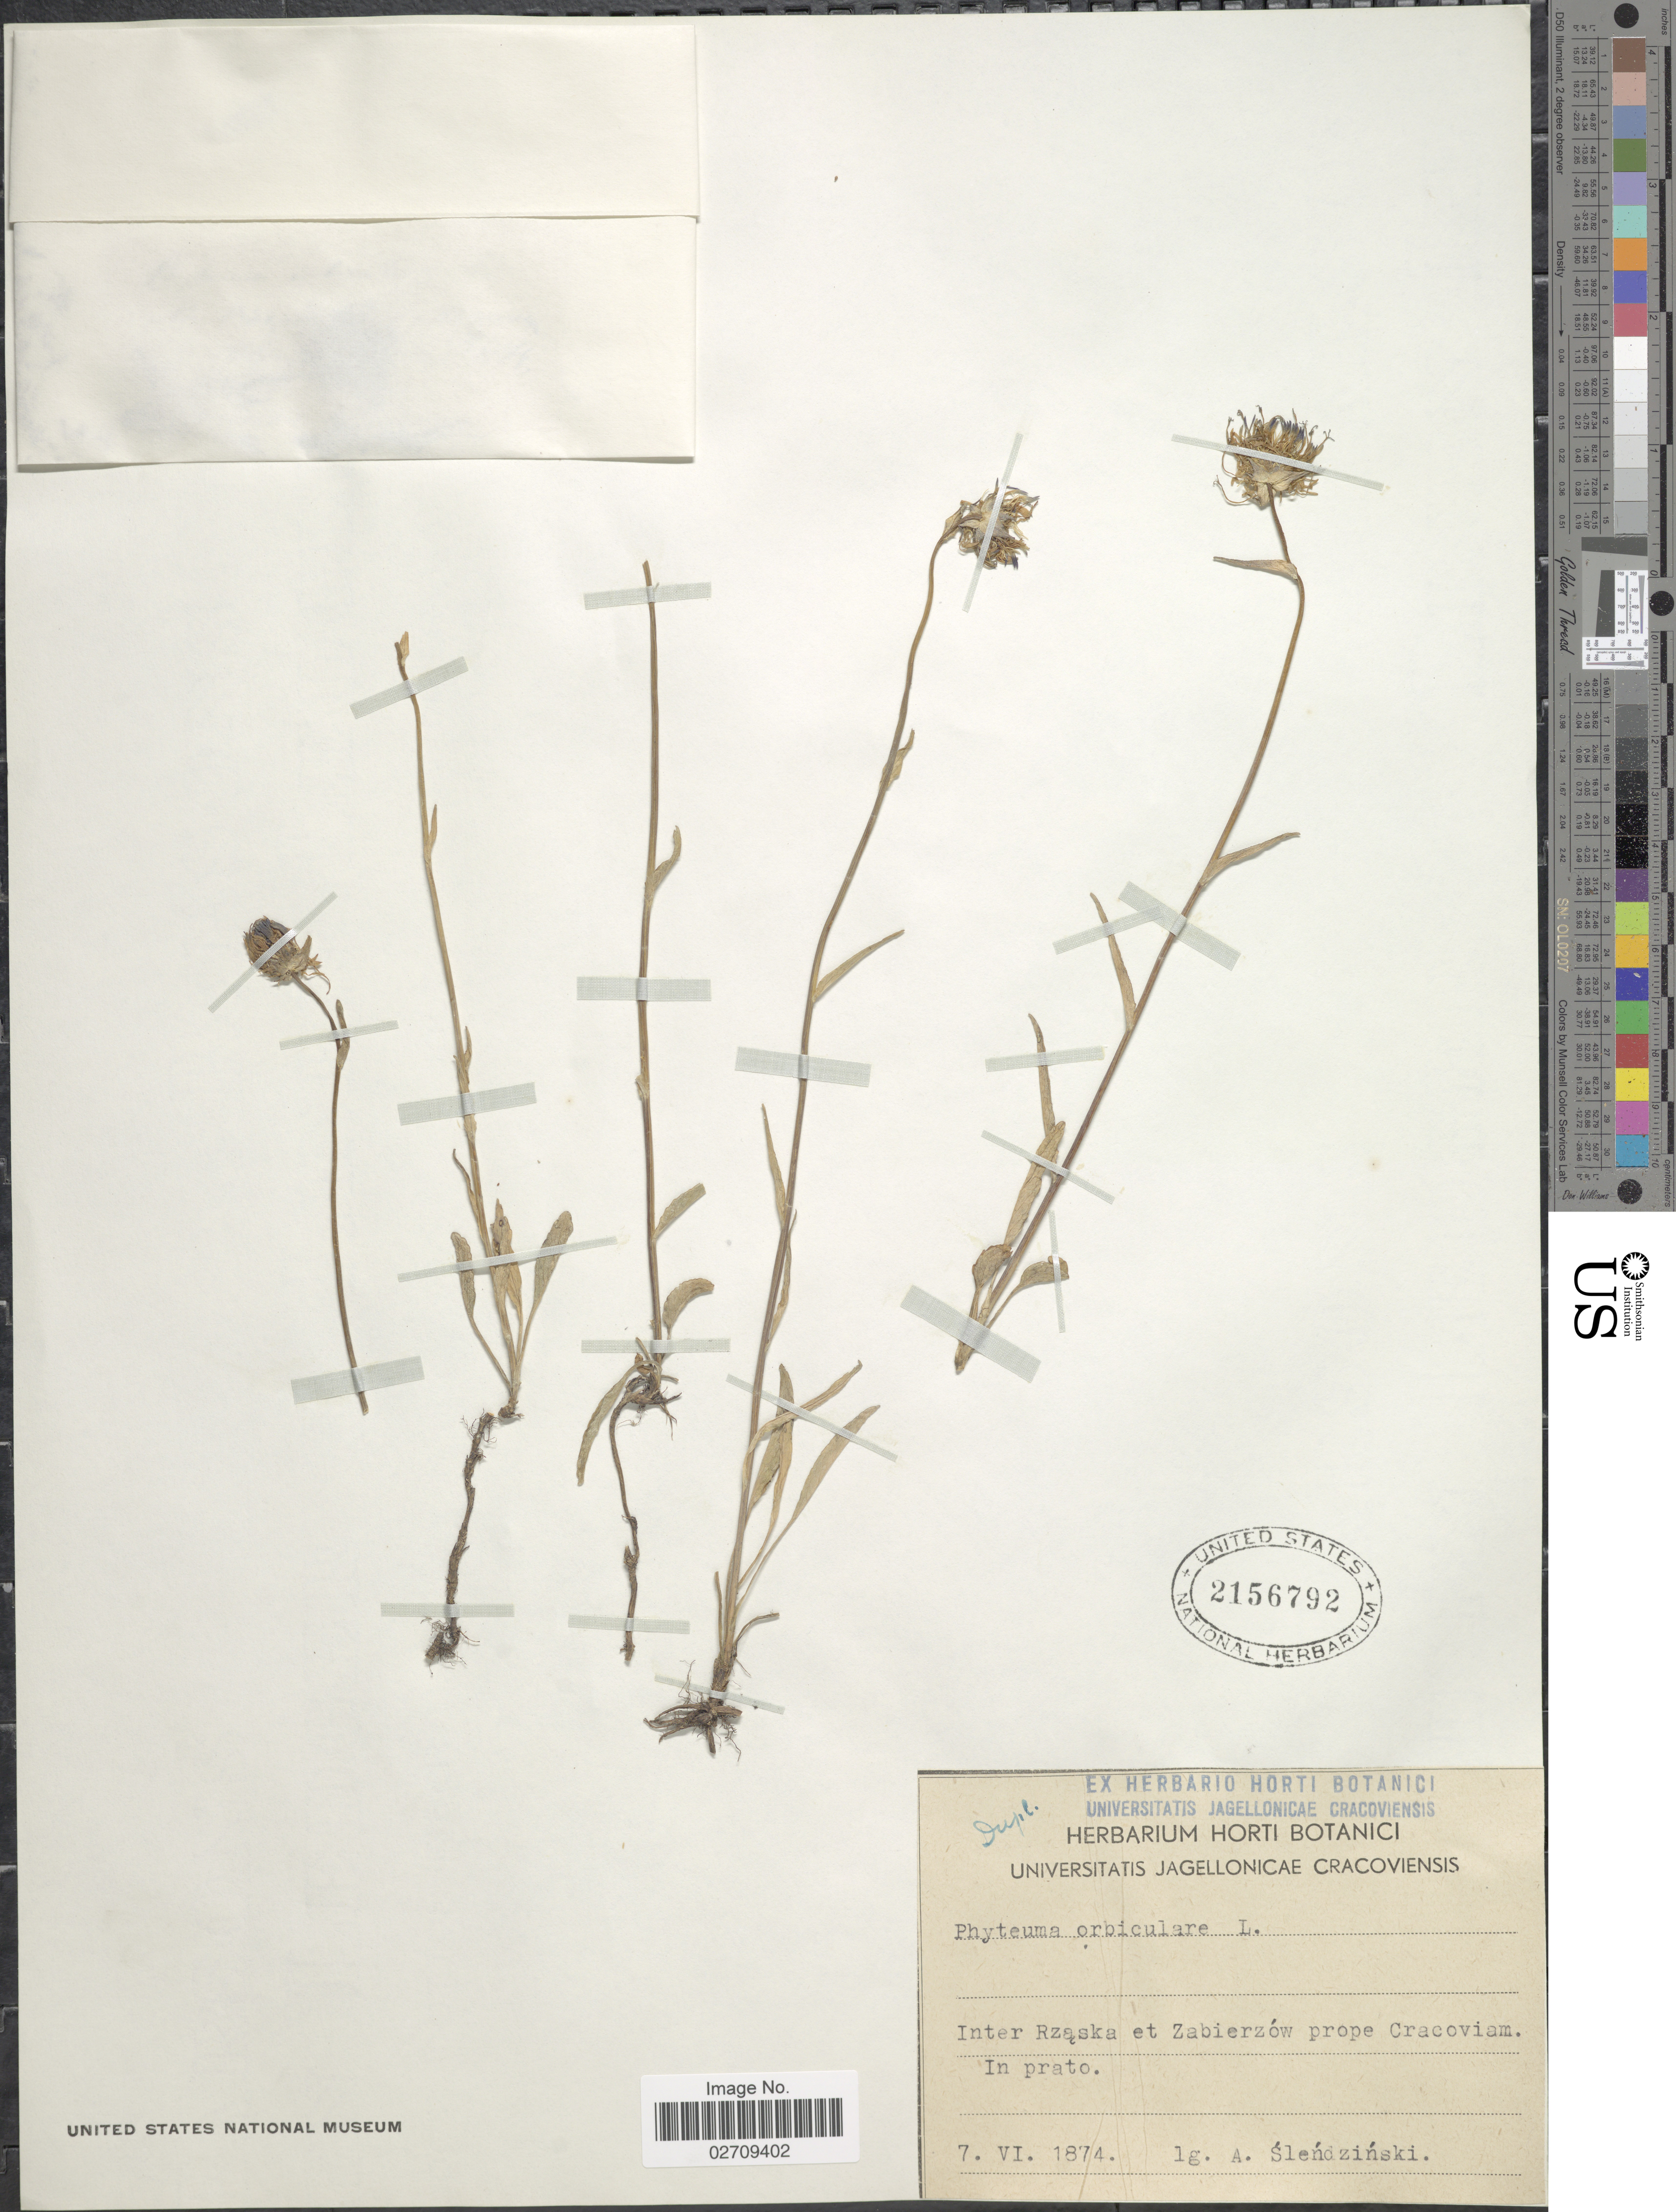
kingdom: Plantae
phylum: Tracheophyta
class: Magnoliopsida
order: Asterales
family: Campanulaceae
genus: Phyteuma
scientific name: Phyteuma orbiculare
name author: L.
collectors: A. Sléndzinski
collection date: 1874-06-07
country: Poland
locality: Inter Rzaska et Zabierzów prope Cracoviam. In prato.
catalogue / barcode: US 2156792